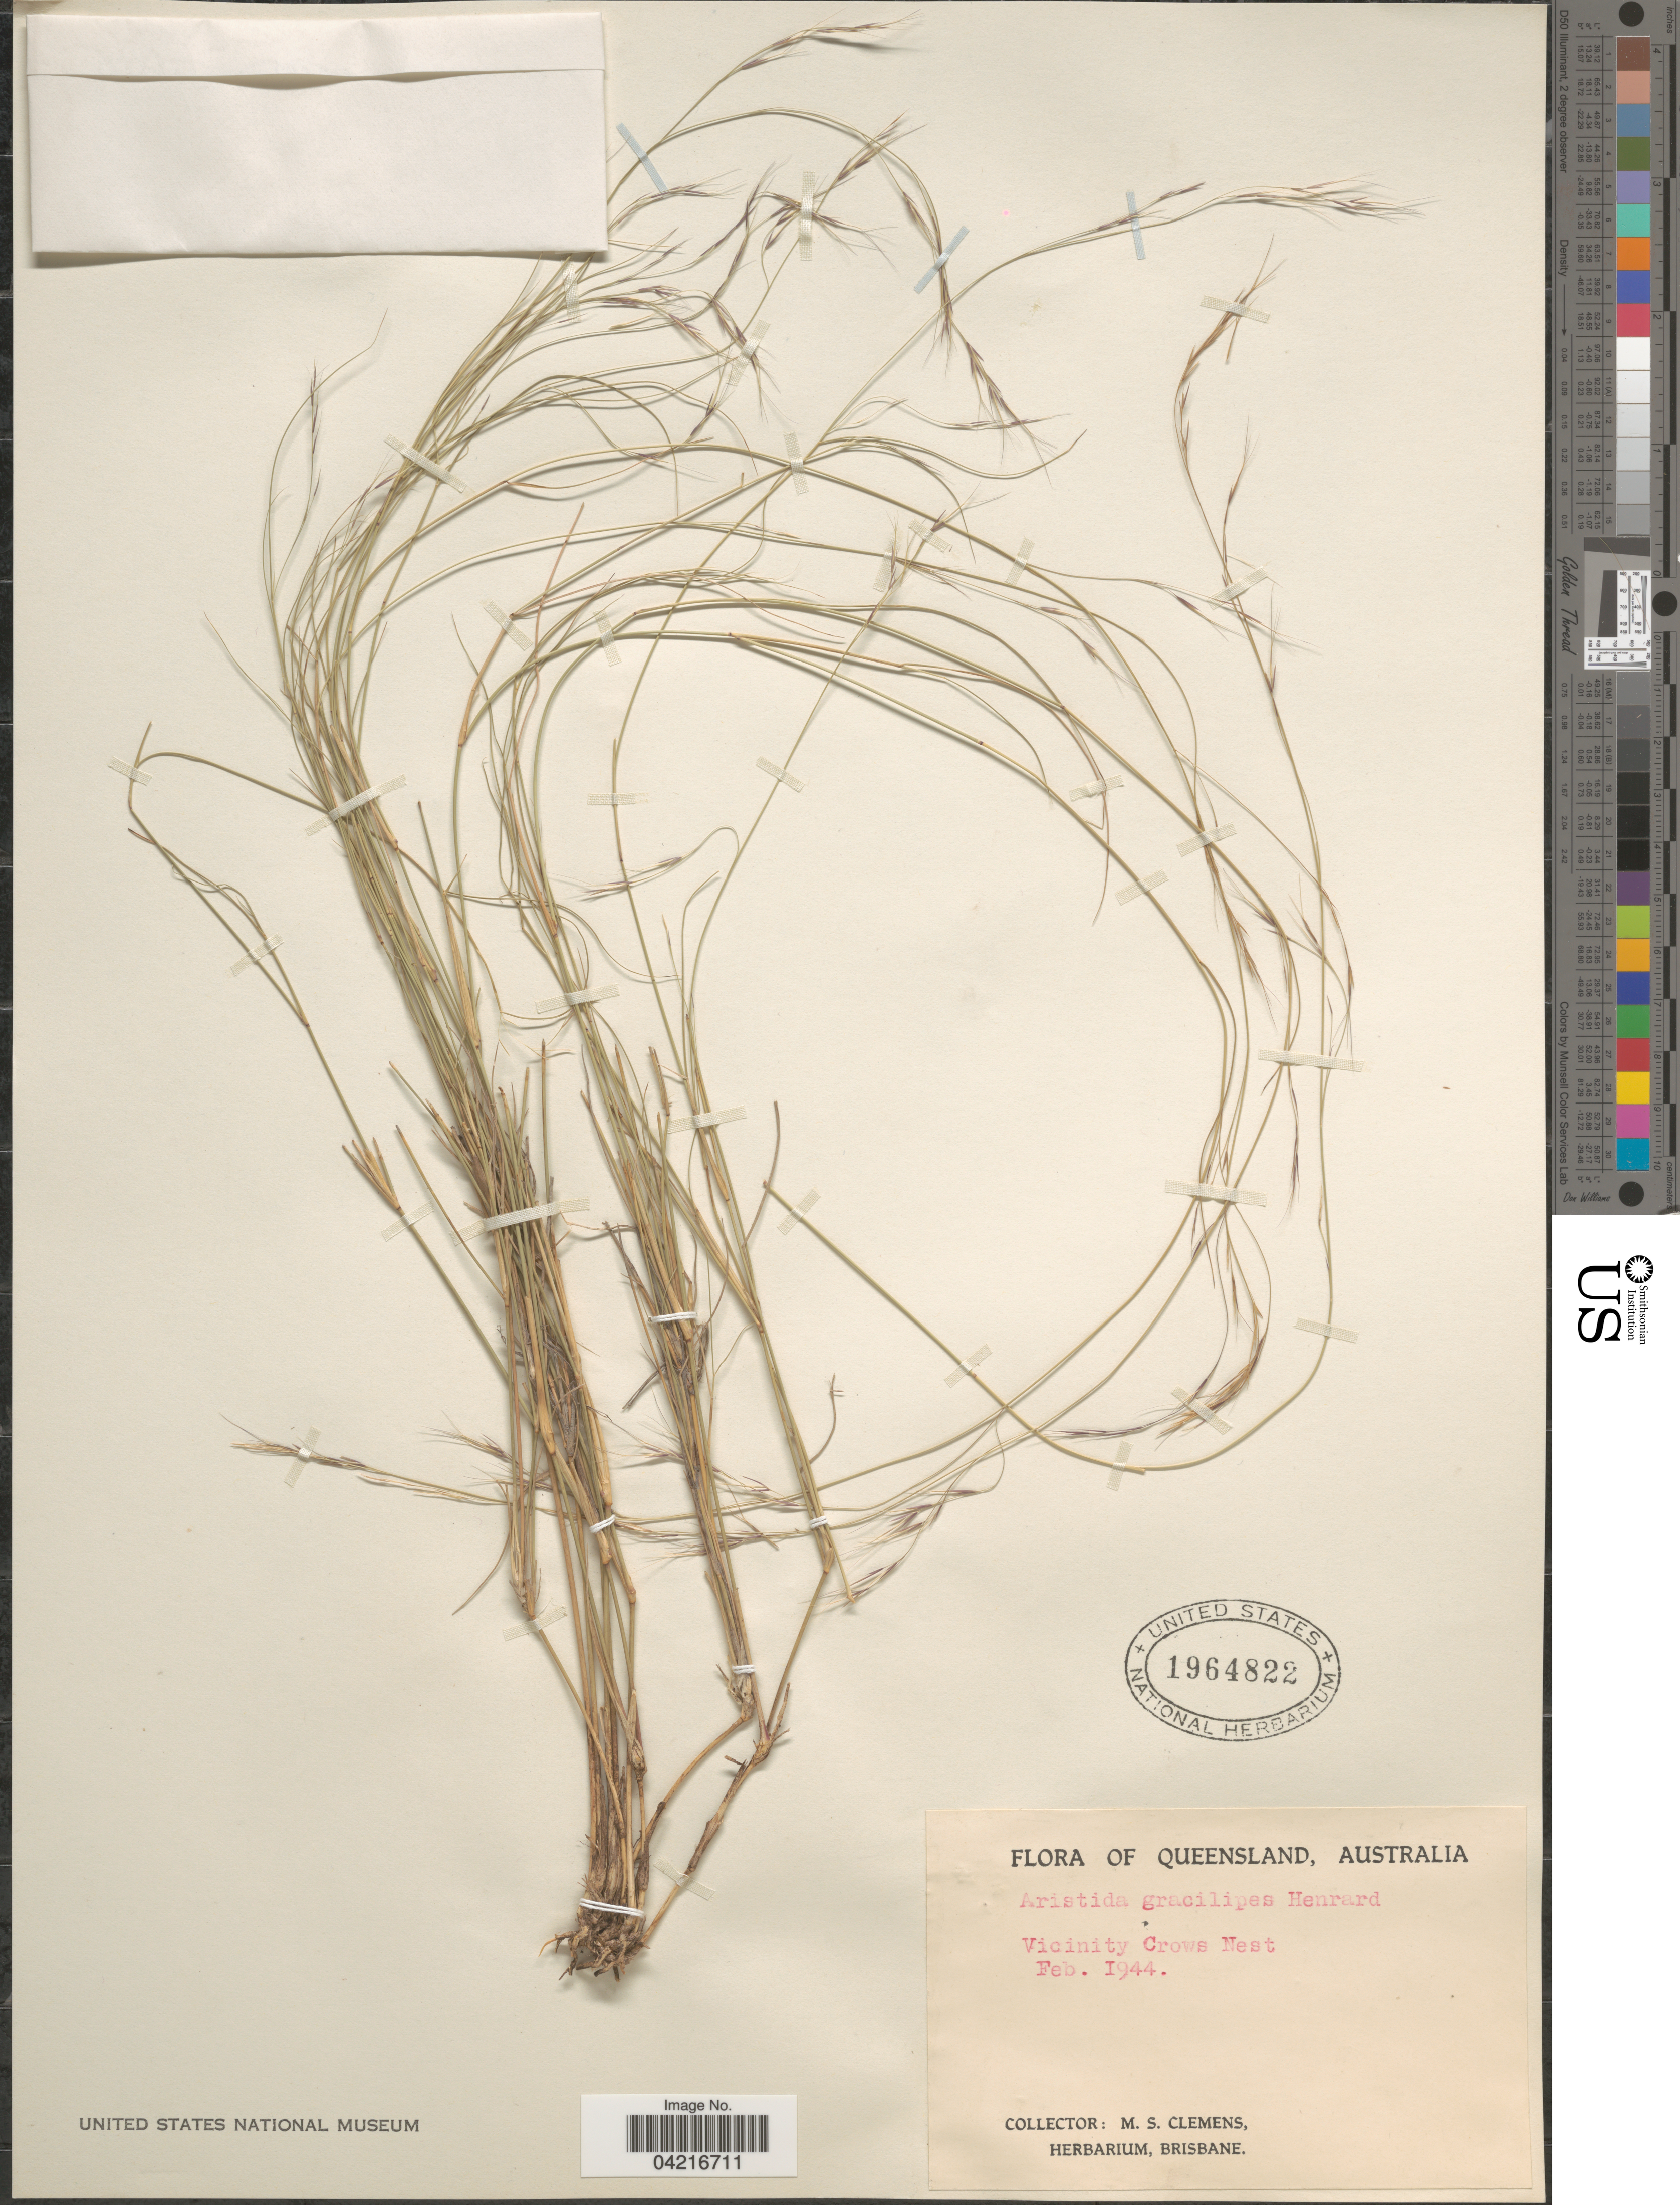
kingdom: Plantae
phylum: Tracheophyta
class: Liliopsida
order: Poales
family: Poaceae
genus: Aristida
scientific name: Aristida gracilipes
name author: (Domin) Henr.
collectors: M. S. Clemens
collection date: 1944-02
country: Australia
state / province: Queensland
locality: Vicinity Crows Nest.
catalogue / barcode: US 1964822